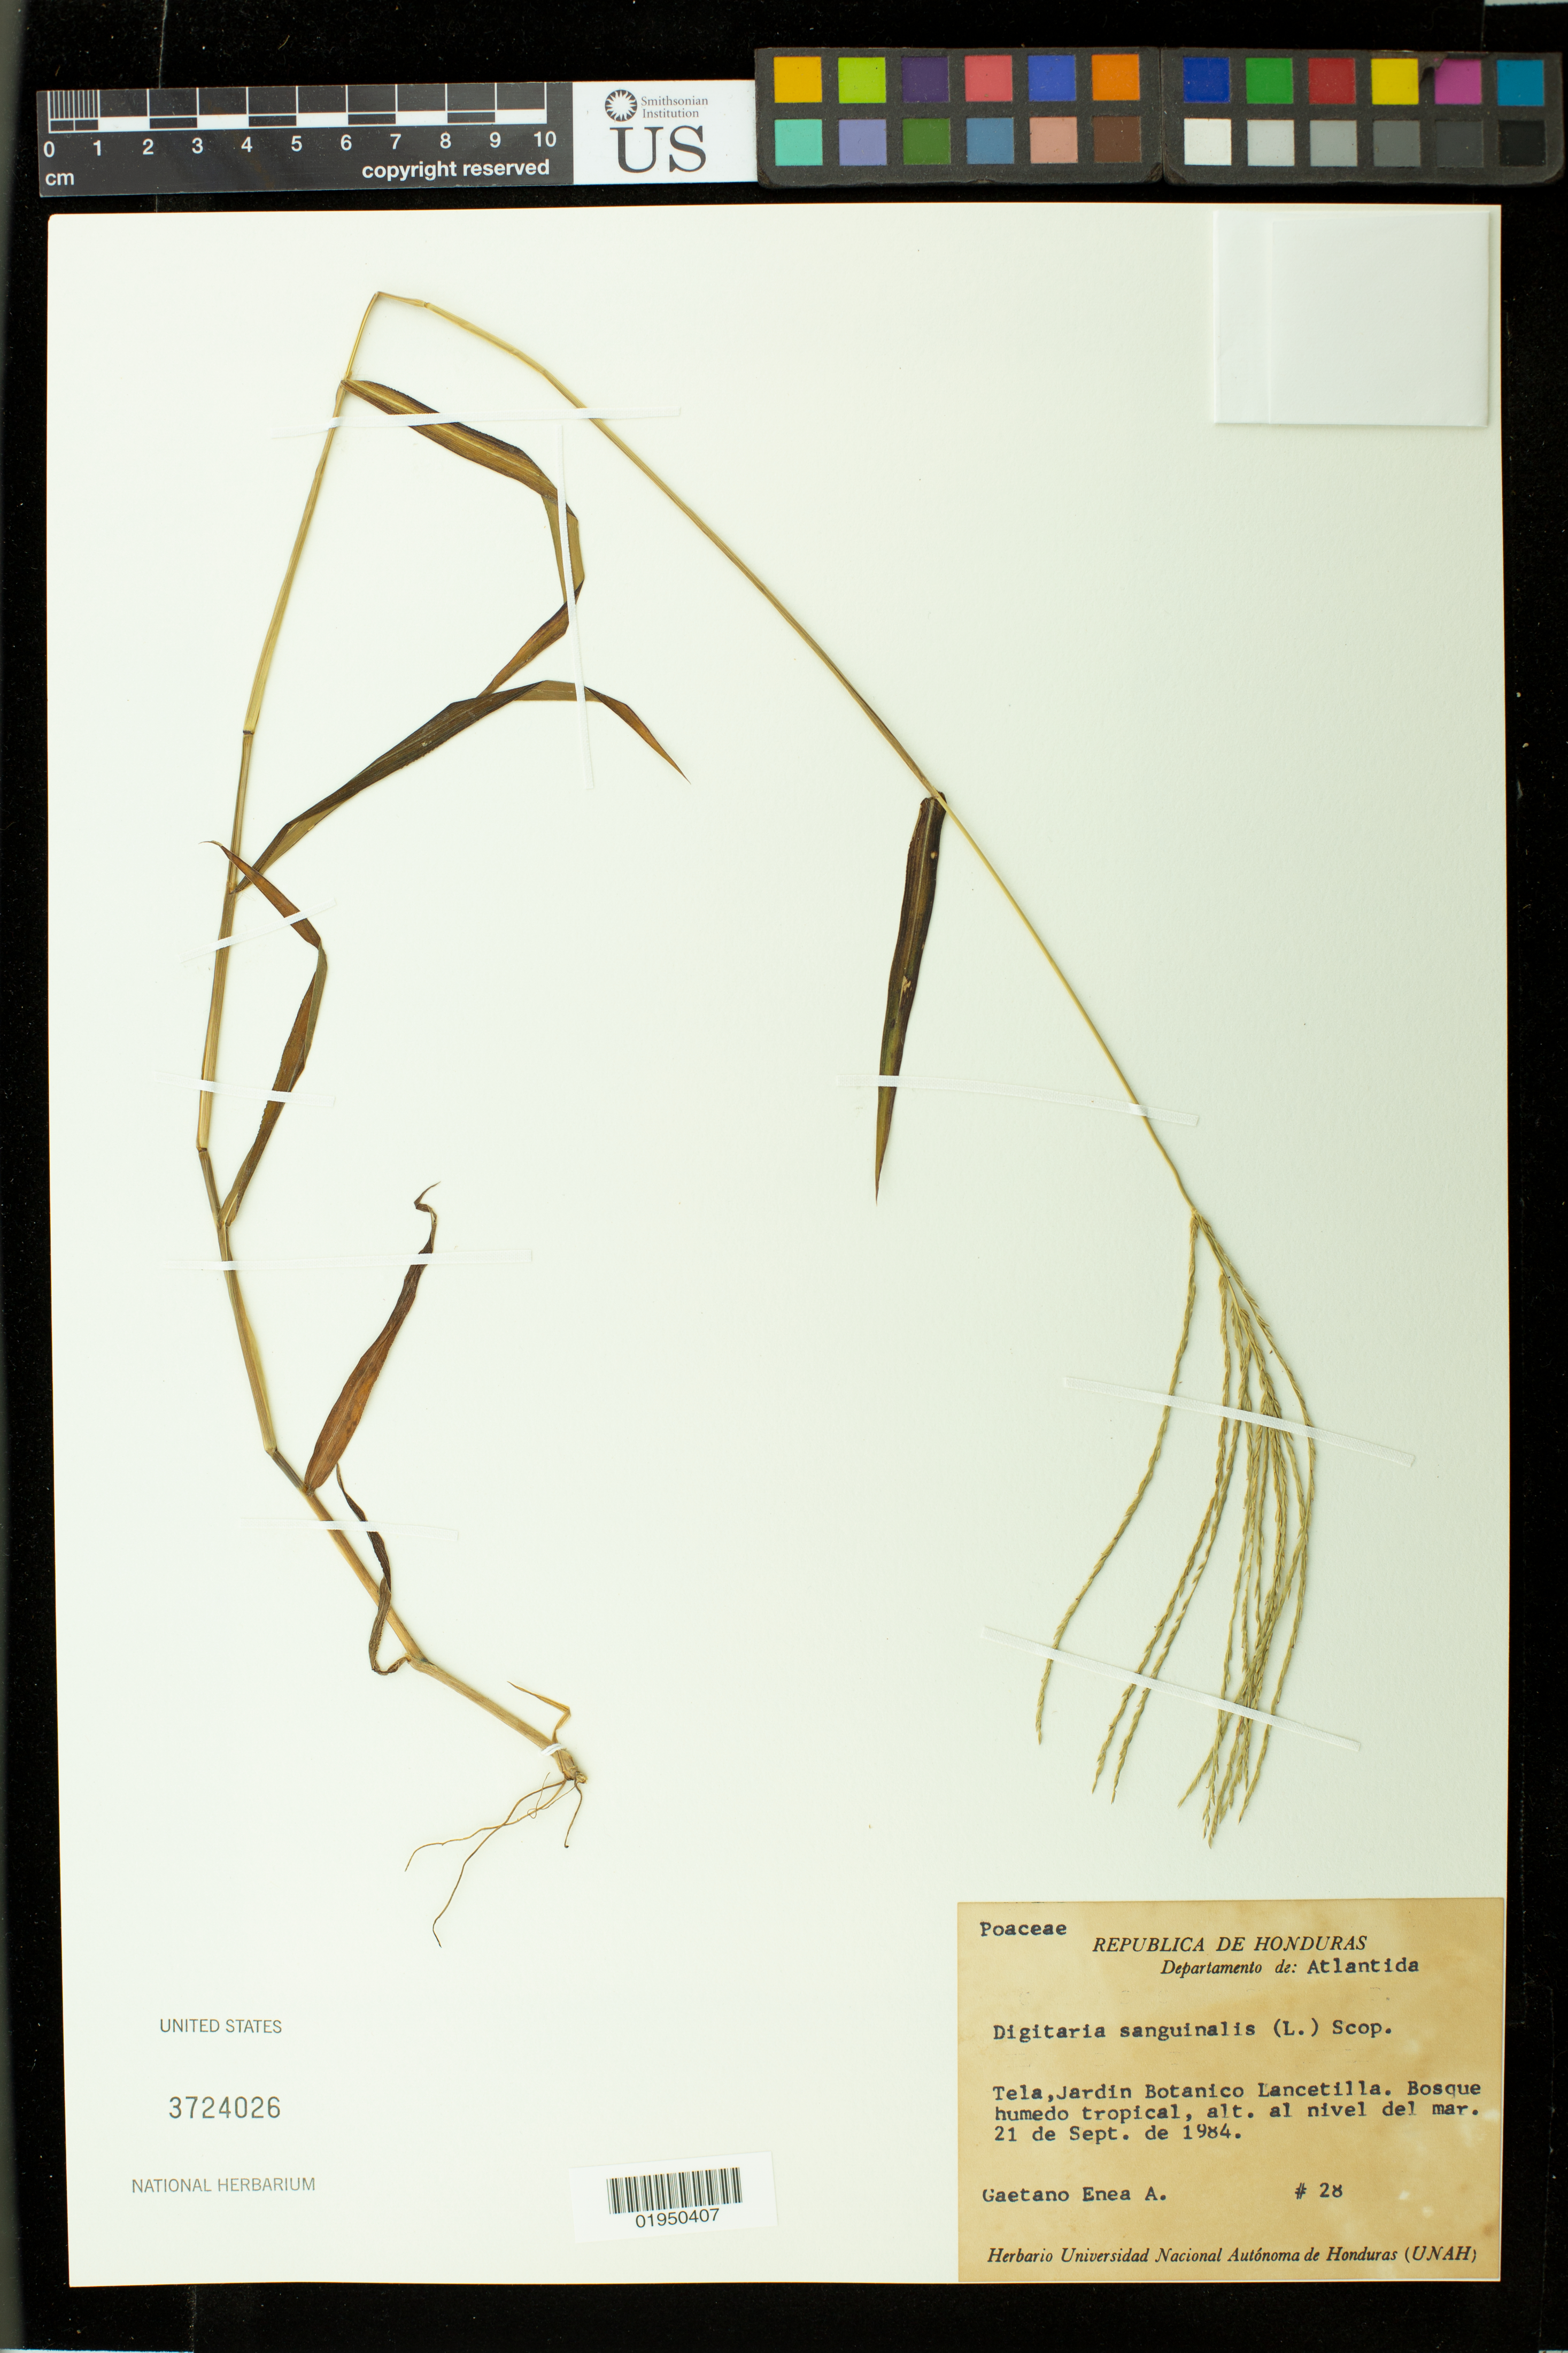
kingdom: Plantae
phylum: Tracheophyta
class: Liliopsida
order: Poales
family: Poaceae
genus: Digitaria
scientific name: Digitaria sanguinalis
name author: (L.) Scop.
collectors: G. Enea A.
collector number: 28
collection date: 1984-09-21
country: Honduras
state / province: Atlántida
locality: Tela, Jardin Botanico Lancetilla. alt. al nivel del mar.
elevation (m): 0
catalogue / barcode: US 3724026